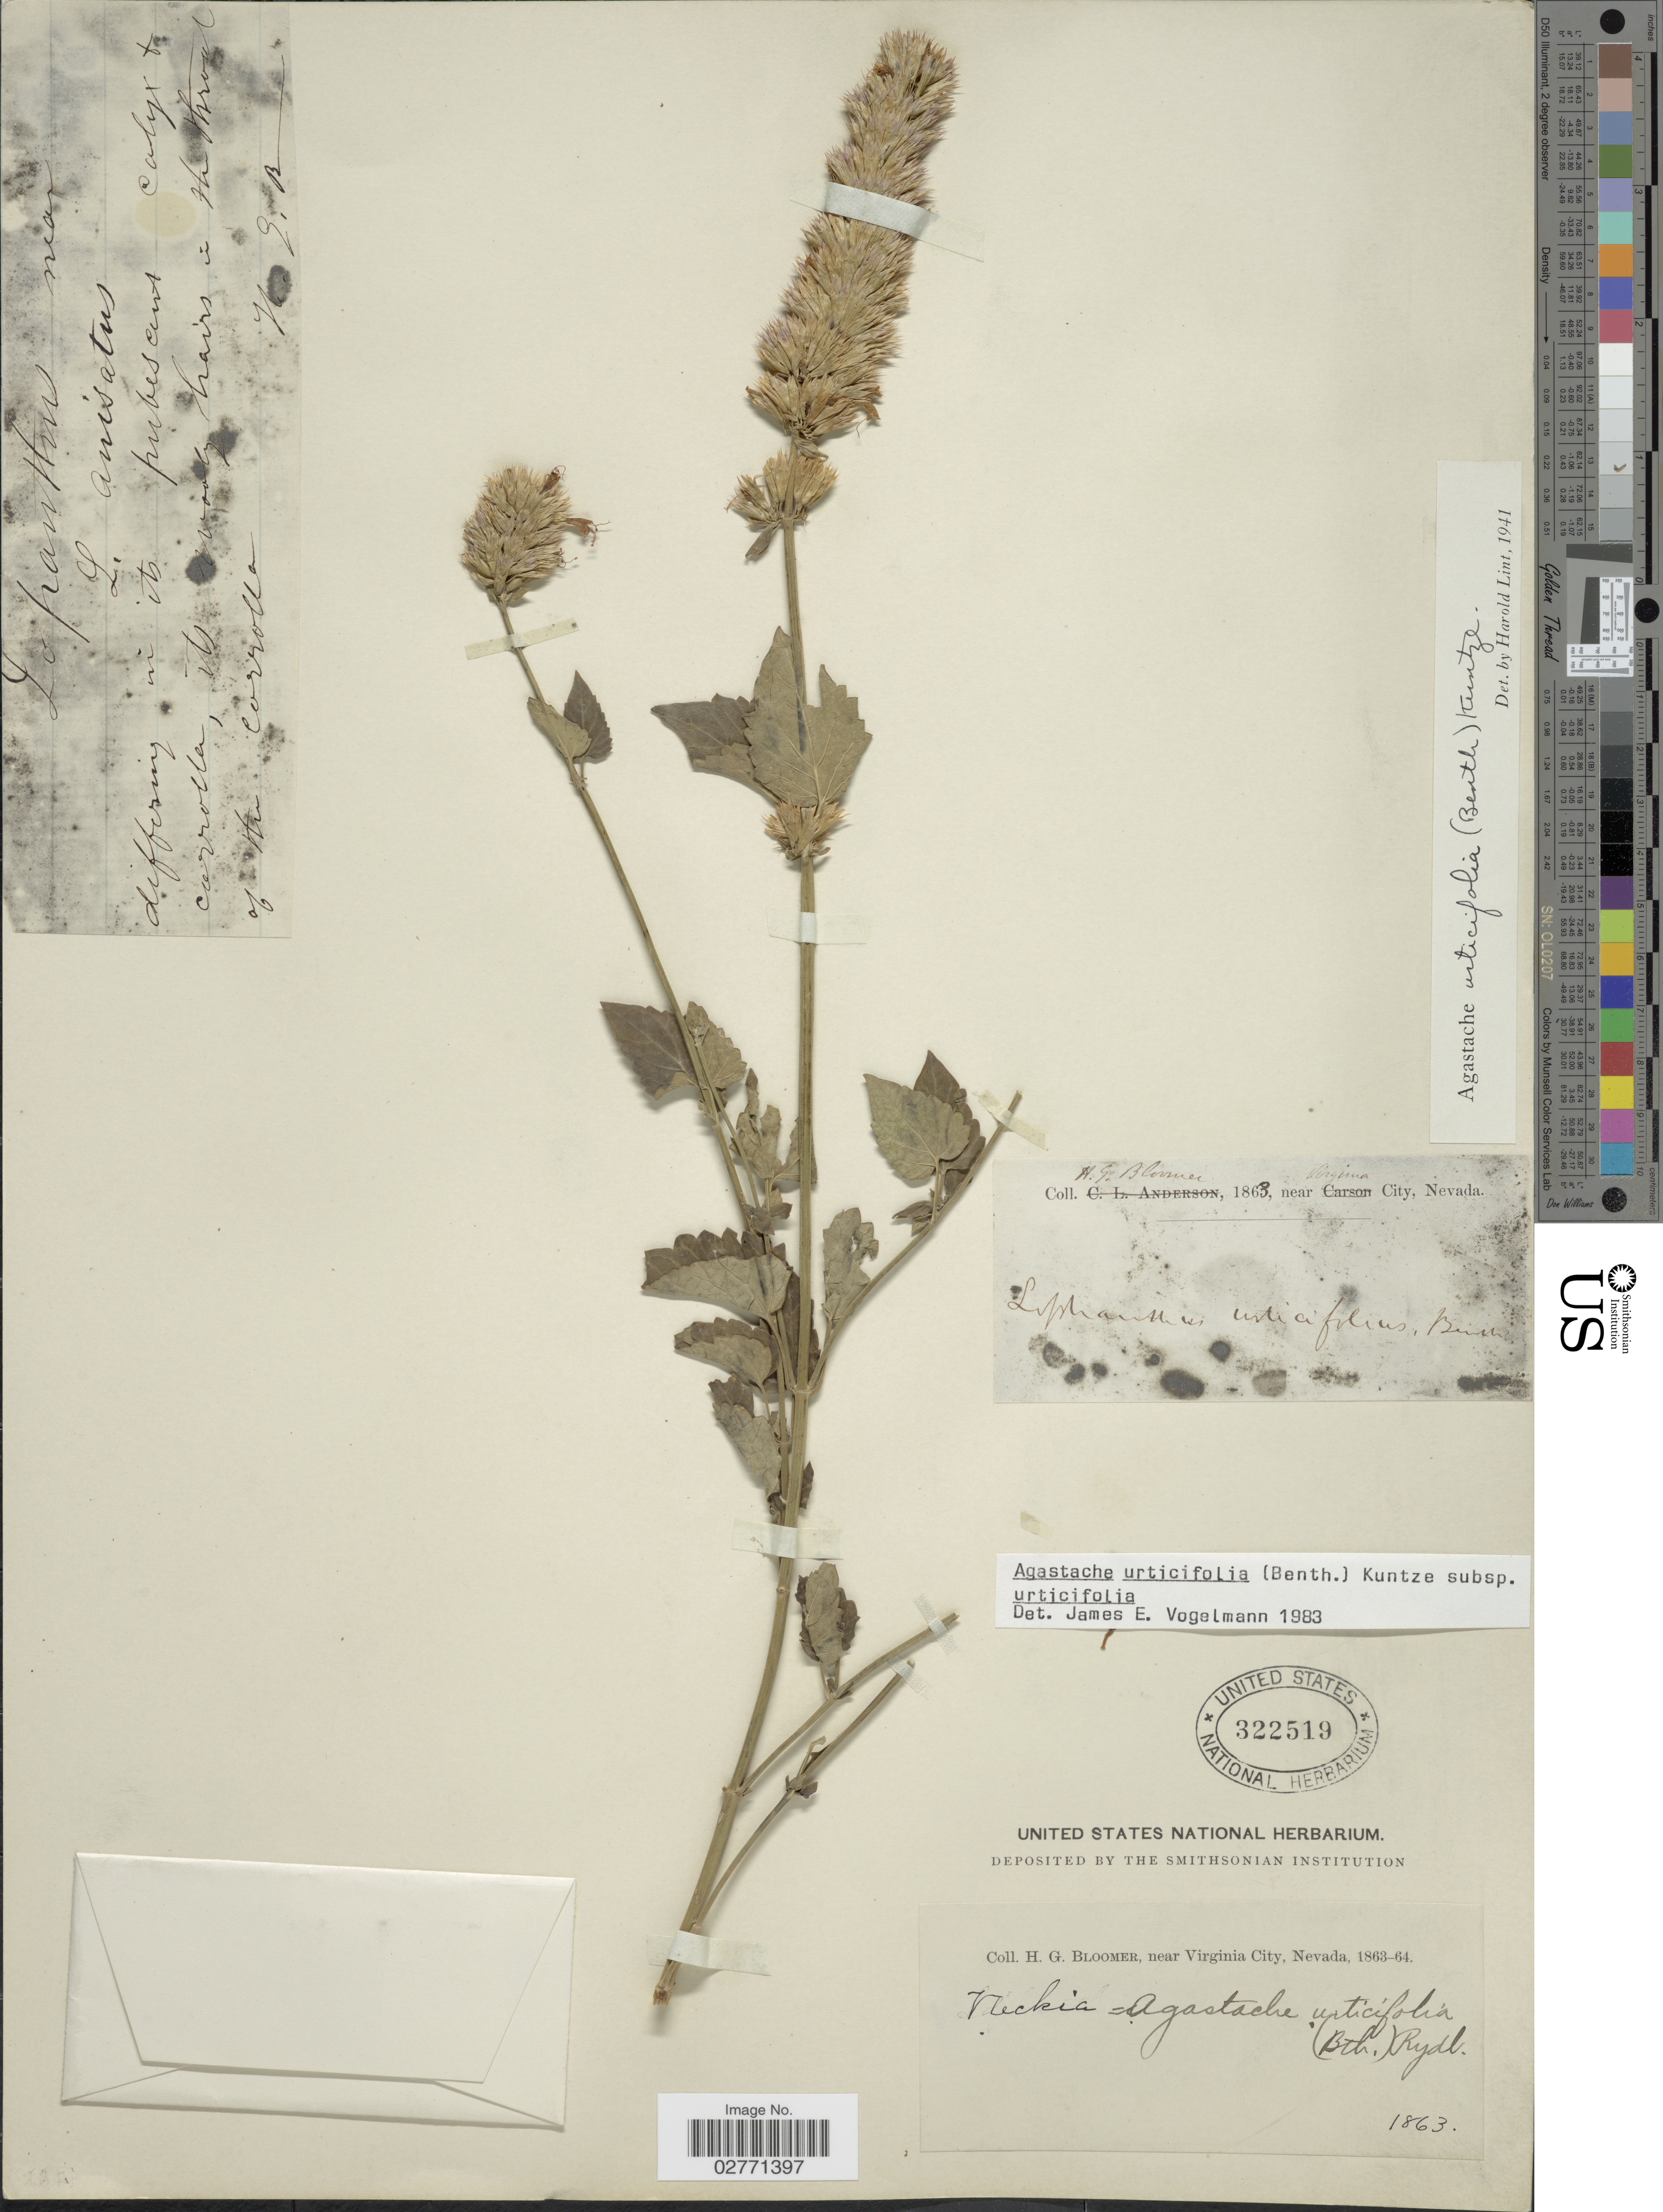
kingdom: Plantae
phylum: Tracheophyta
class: Magnoliopsida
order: Lamiales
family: Lamiaceae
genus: Agastache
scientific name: Agastache urticifolia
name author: (Benth.) Kuntze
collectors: H. Bloomer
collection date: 1863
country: United States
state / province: Nevada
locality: Near Virginia City.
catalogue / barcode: US 322519